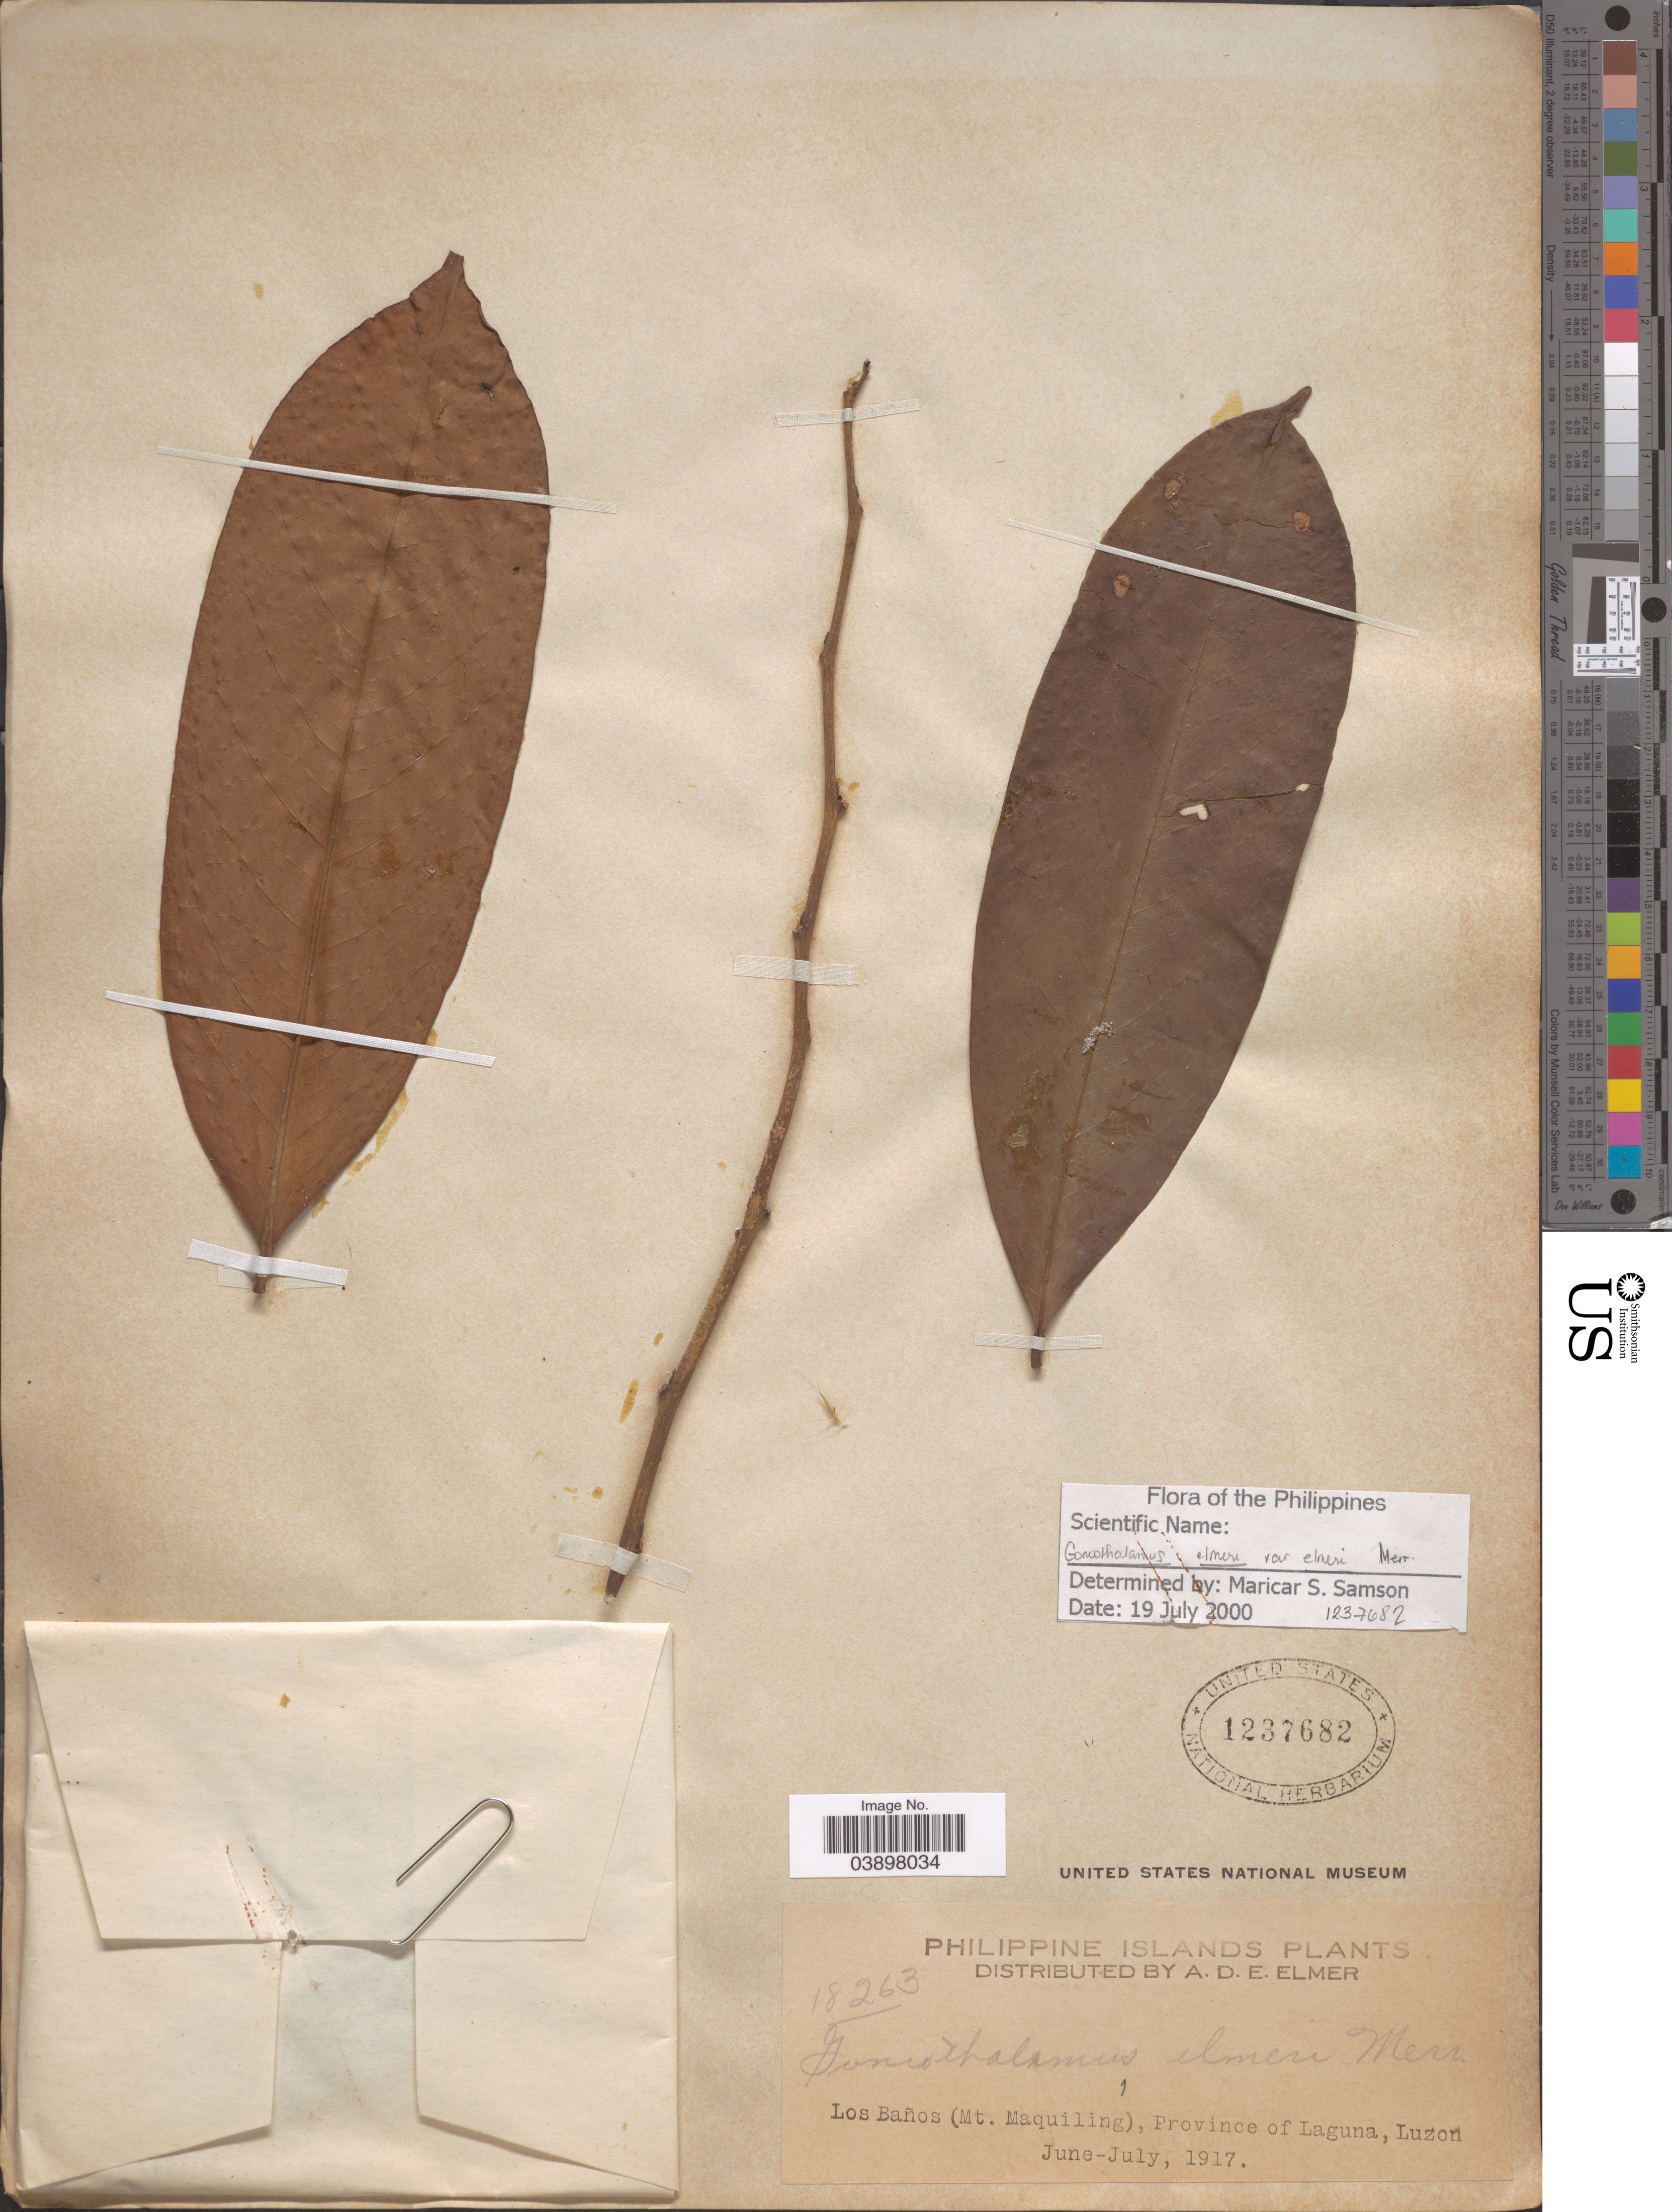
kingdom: Plantae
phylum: Tracheophyta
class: Magnoliopsida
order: Magnoliales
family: Annonaceae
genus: Goniothalamus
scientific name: Goniothalamus elmeri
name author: Merr.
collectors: A. D. E. Elmer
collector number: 18263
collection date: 1917-06/1917-07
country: Philippines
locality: Los Baños (Mt. Maquiling), Province of Laguna, Luzon.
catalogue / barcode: US 1237682